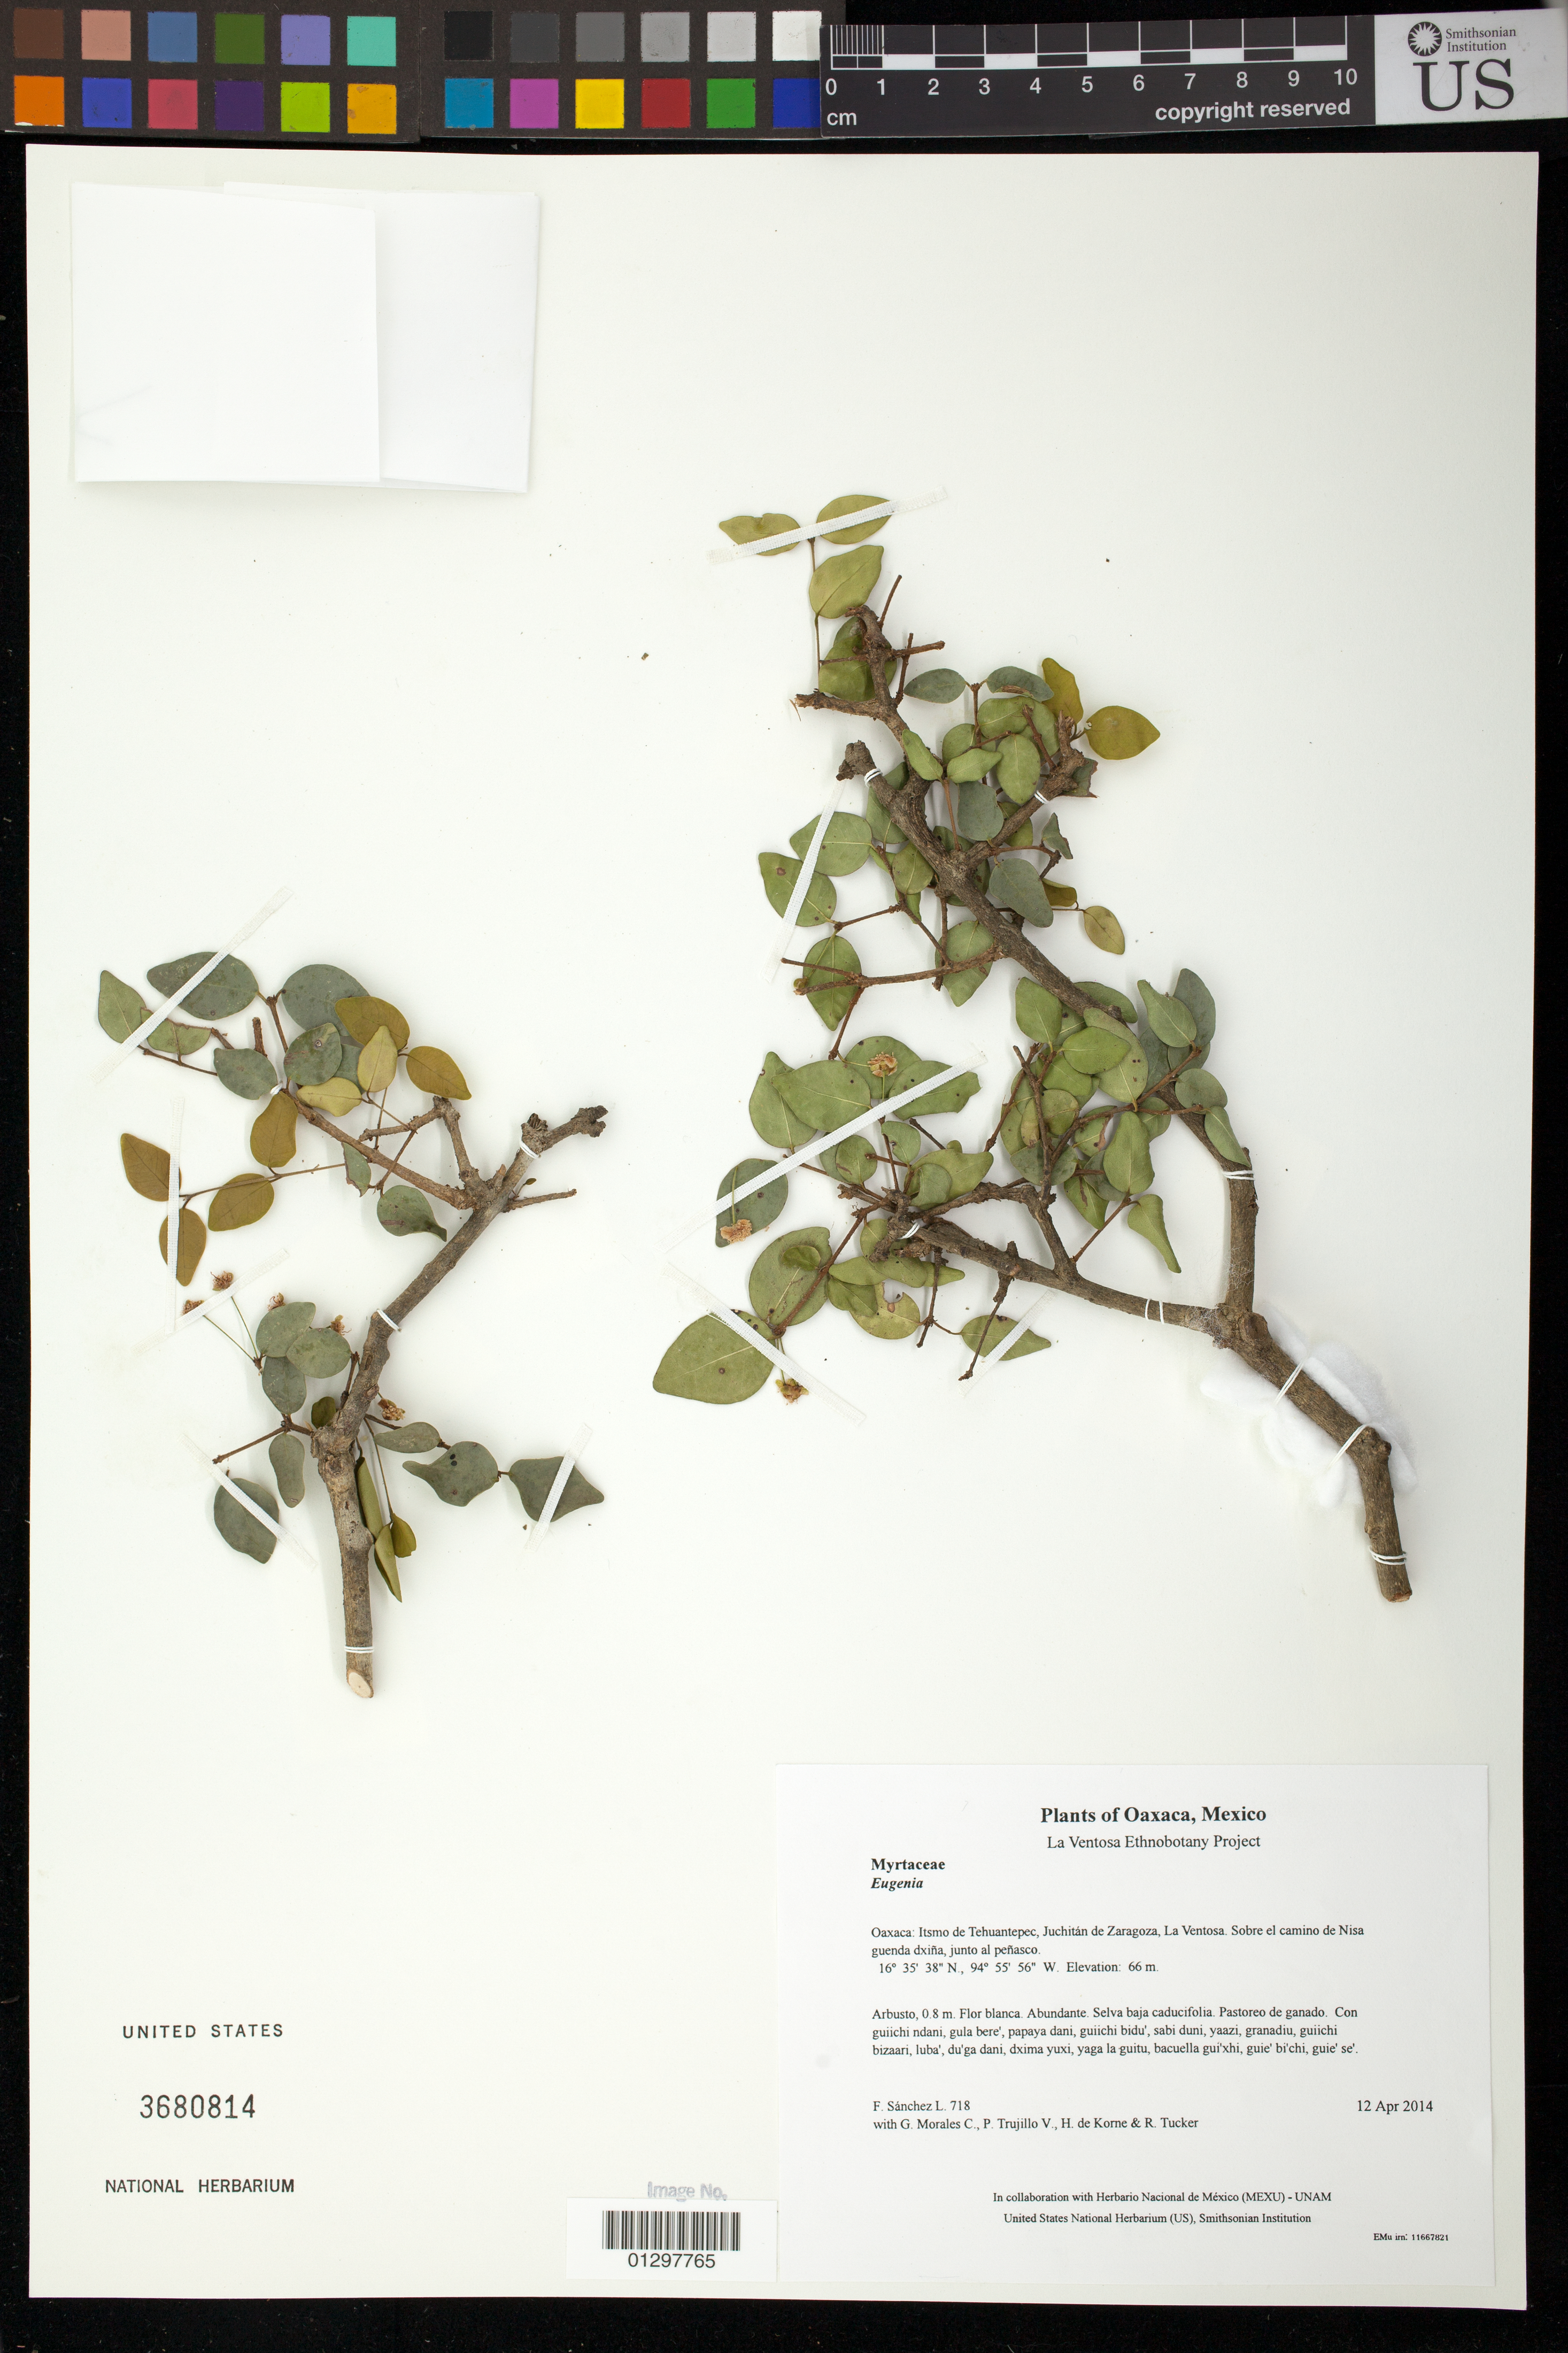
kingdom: Plantae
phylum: Tracheophyta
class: Magnoliopsida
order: Myrtales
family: Myrtaceae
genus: Eugenia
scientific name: Eugenia sp.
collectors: F. Sánchez L., G. Morales C., P. Trujillo V., H. de Korne & R. Tucker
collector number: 718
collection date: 2014-04-12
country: Mexico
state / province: Oaxaca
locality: Itsmo de Tehuantepec, Juchitán de Zaragoza, La Ventosa. Sobre el camino de Nisa guenda dxiña, junto al peñasco.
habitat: Selva baja caducifolia. Pastoreo de ganado.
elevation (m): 66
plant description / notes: MEXU, SERO, US; Yaga bandaga. 0.8 m. Guie' naquichi'. Stale.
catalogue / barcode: US 3680814